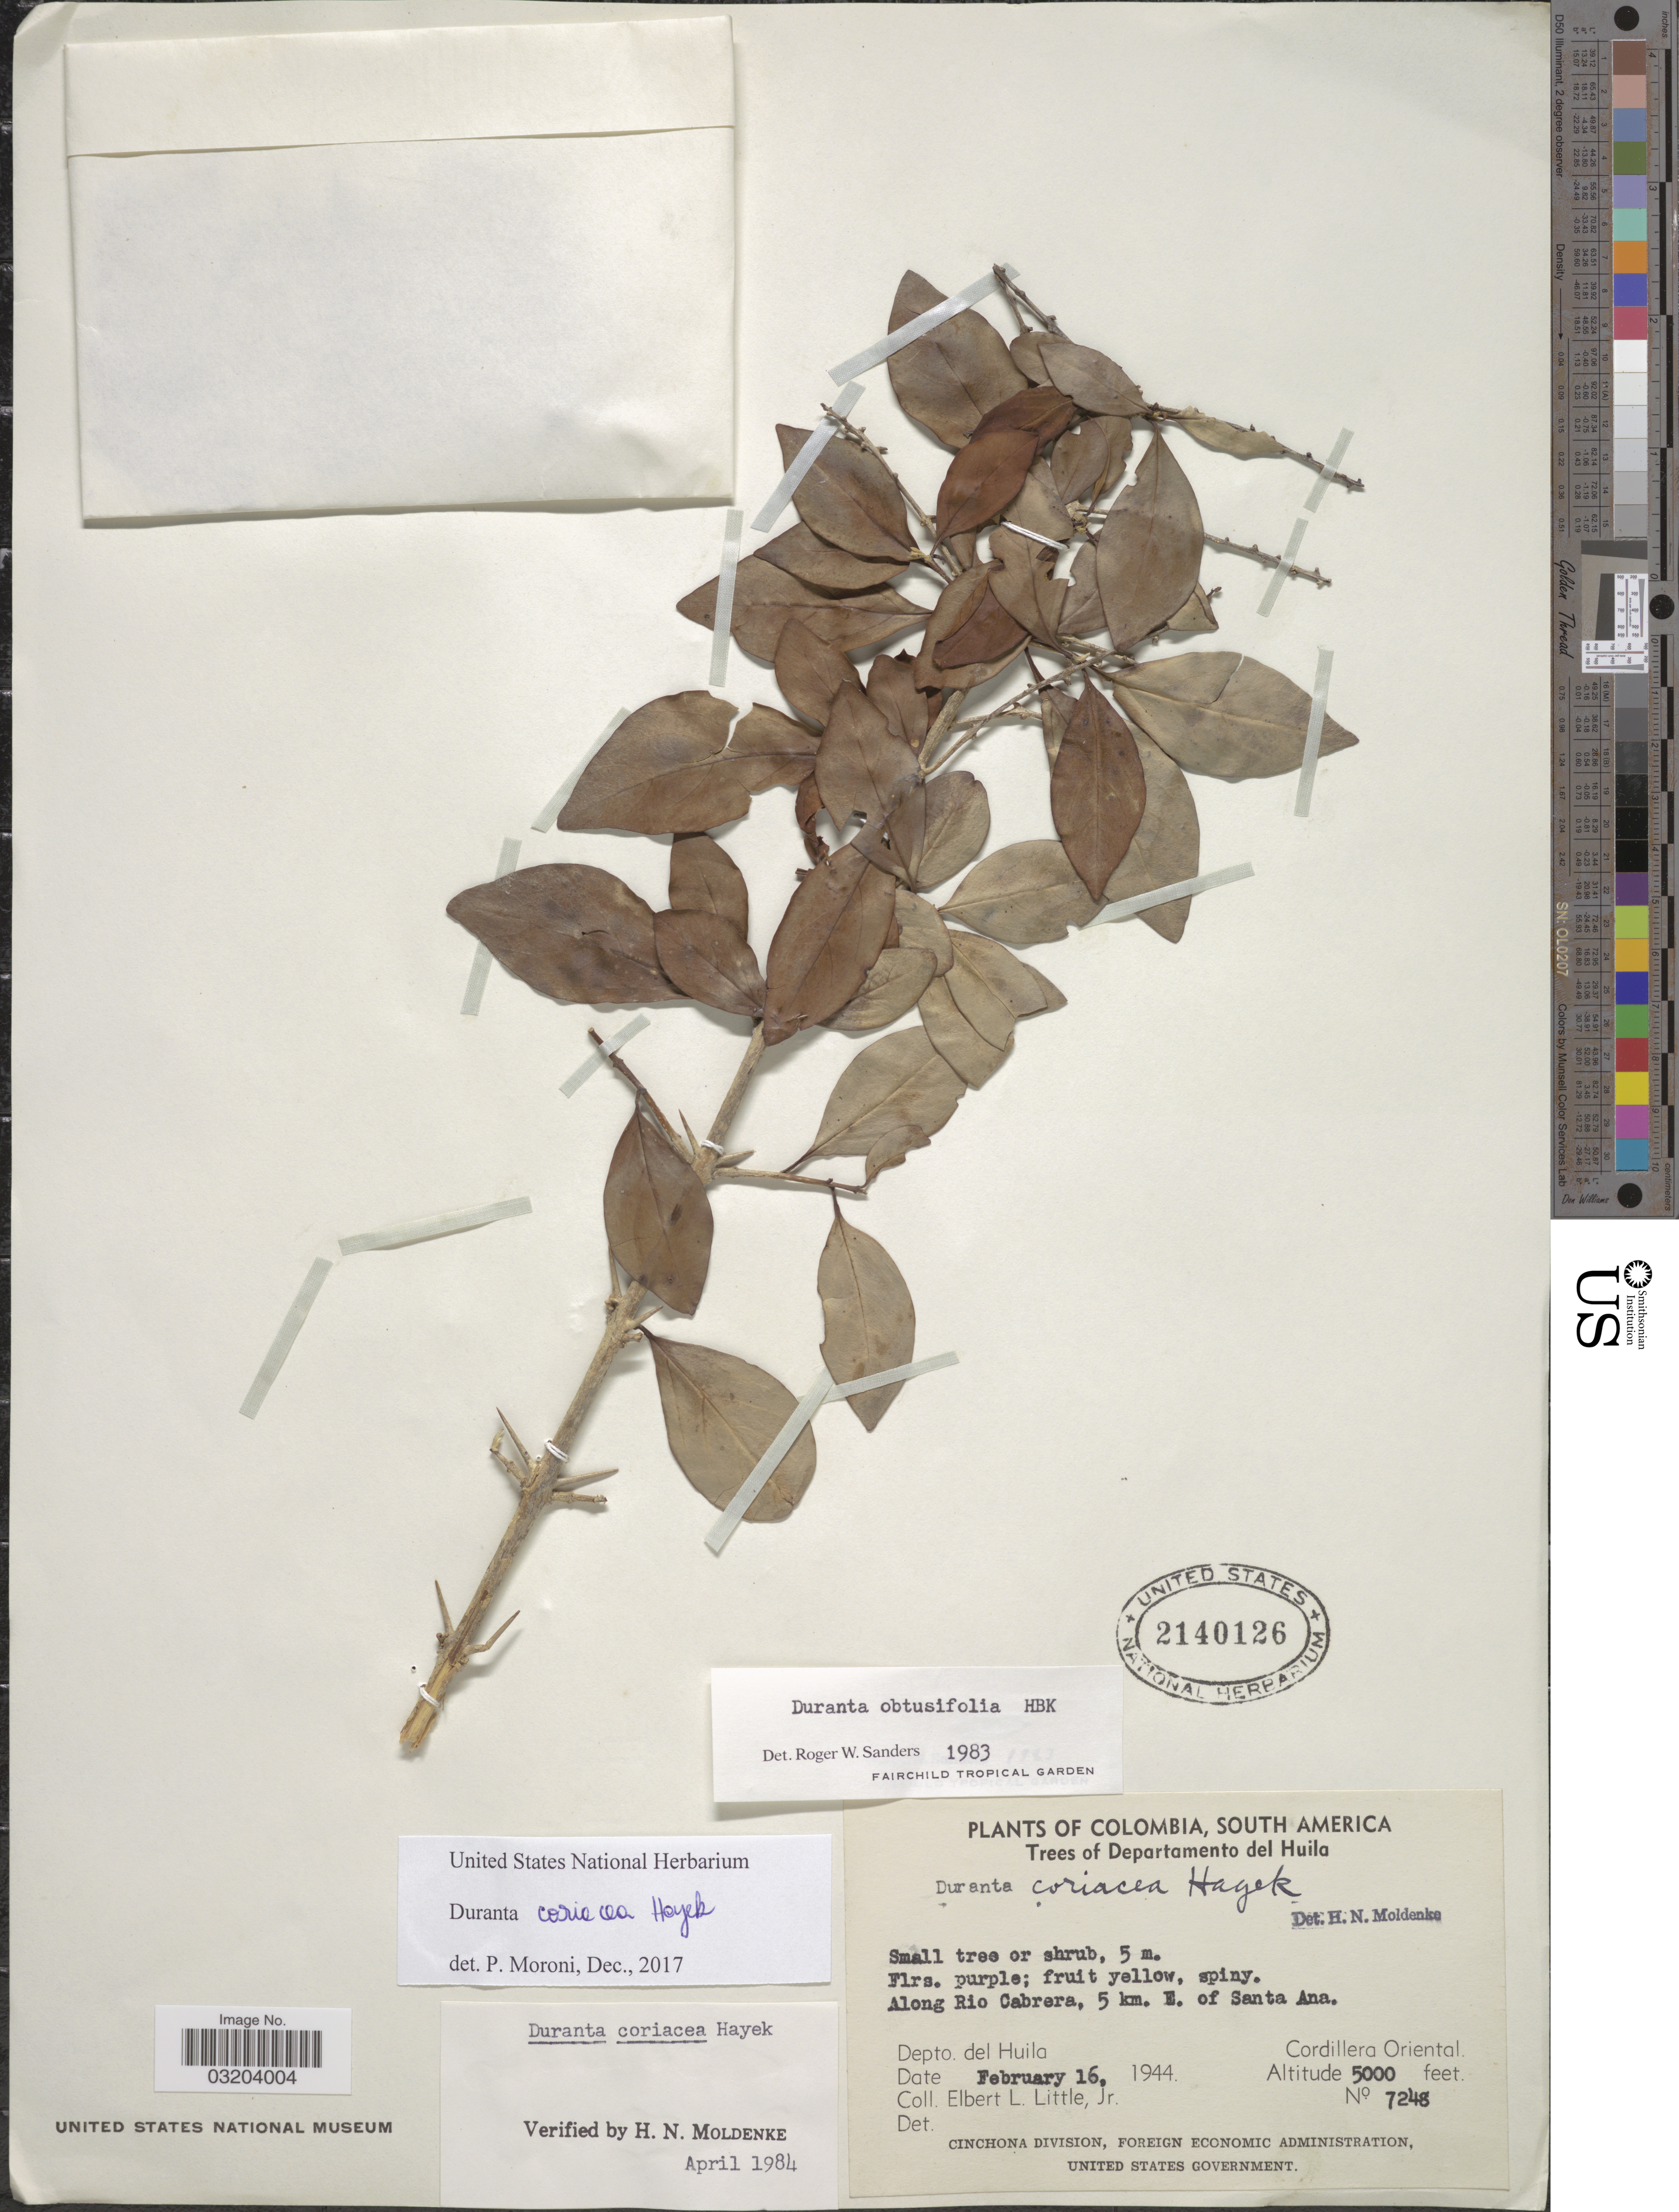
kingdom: Plantae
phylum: Tracheophyta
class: Magnoliopsida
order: Lamiales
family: Verbenaceae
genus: Duranta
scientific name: Duranta coriacea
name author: Hayek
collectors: E. L. Little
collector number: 7248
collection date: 1944-02-16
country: Colombia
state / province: Huila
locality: Along Rio Cabrera, 5 km. E. of Santa Ana. Cordillera Oriental.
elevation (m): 1524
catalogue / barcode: US 2140126